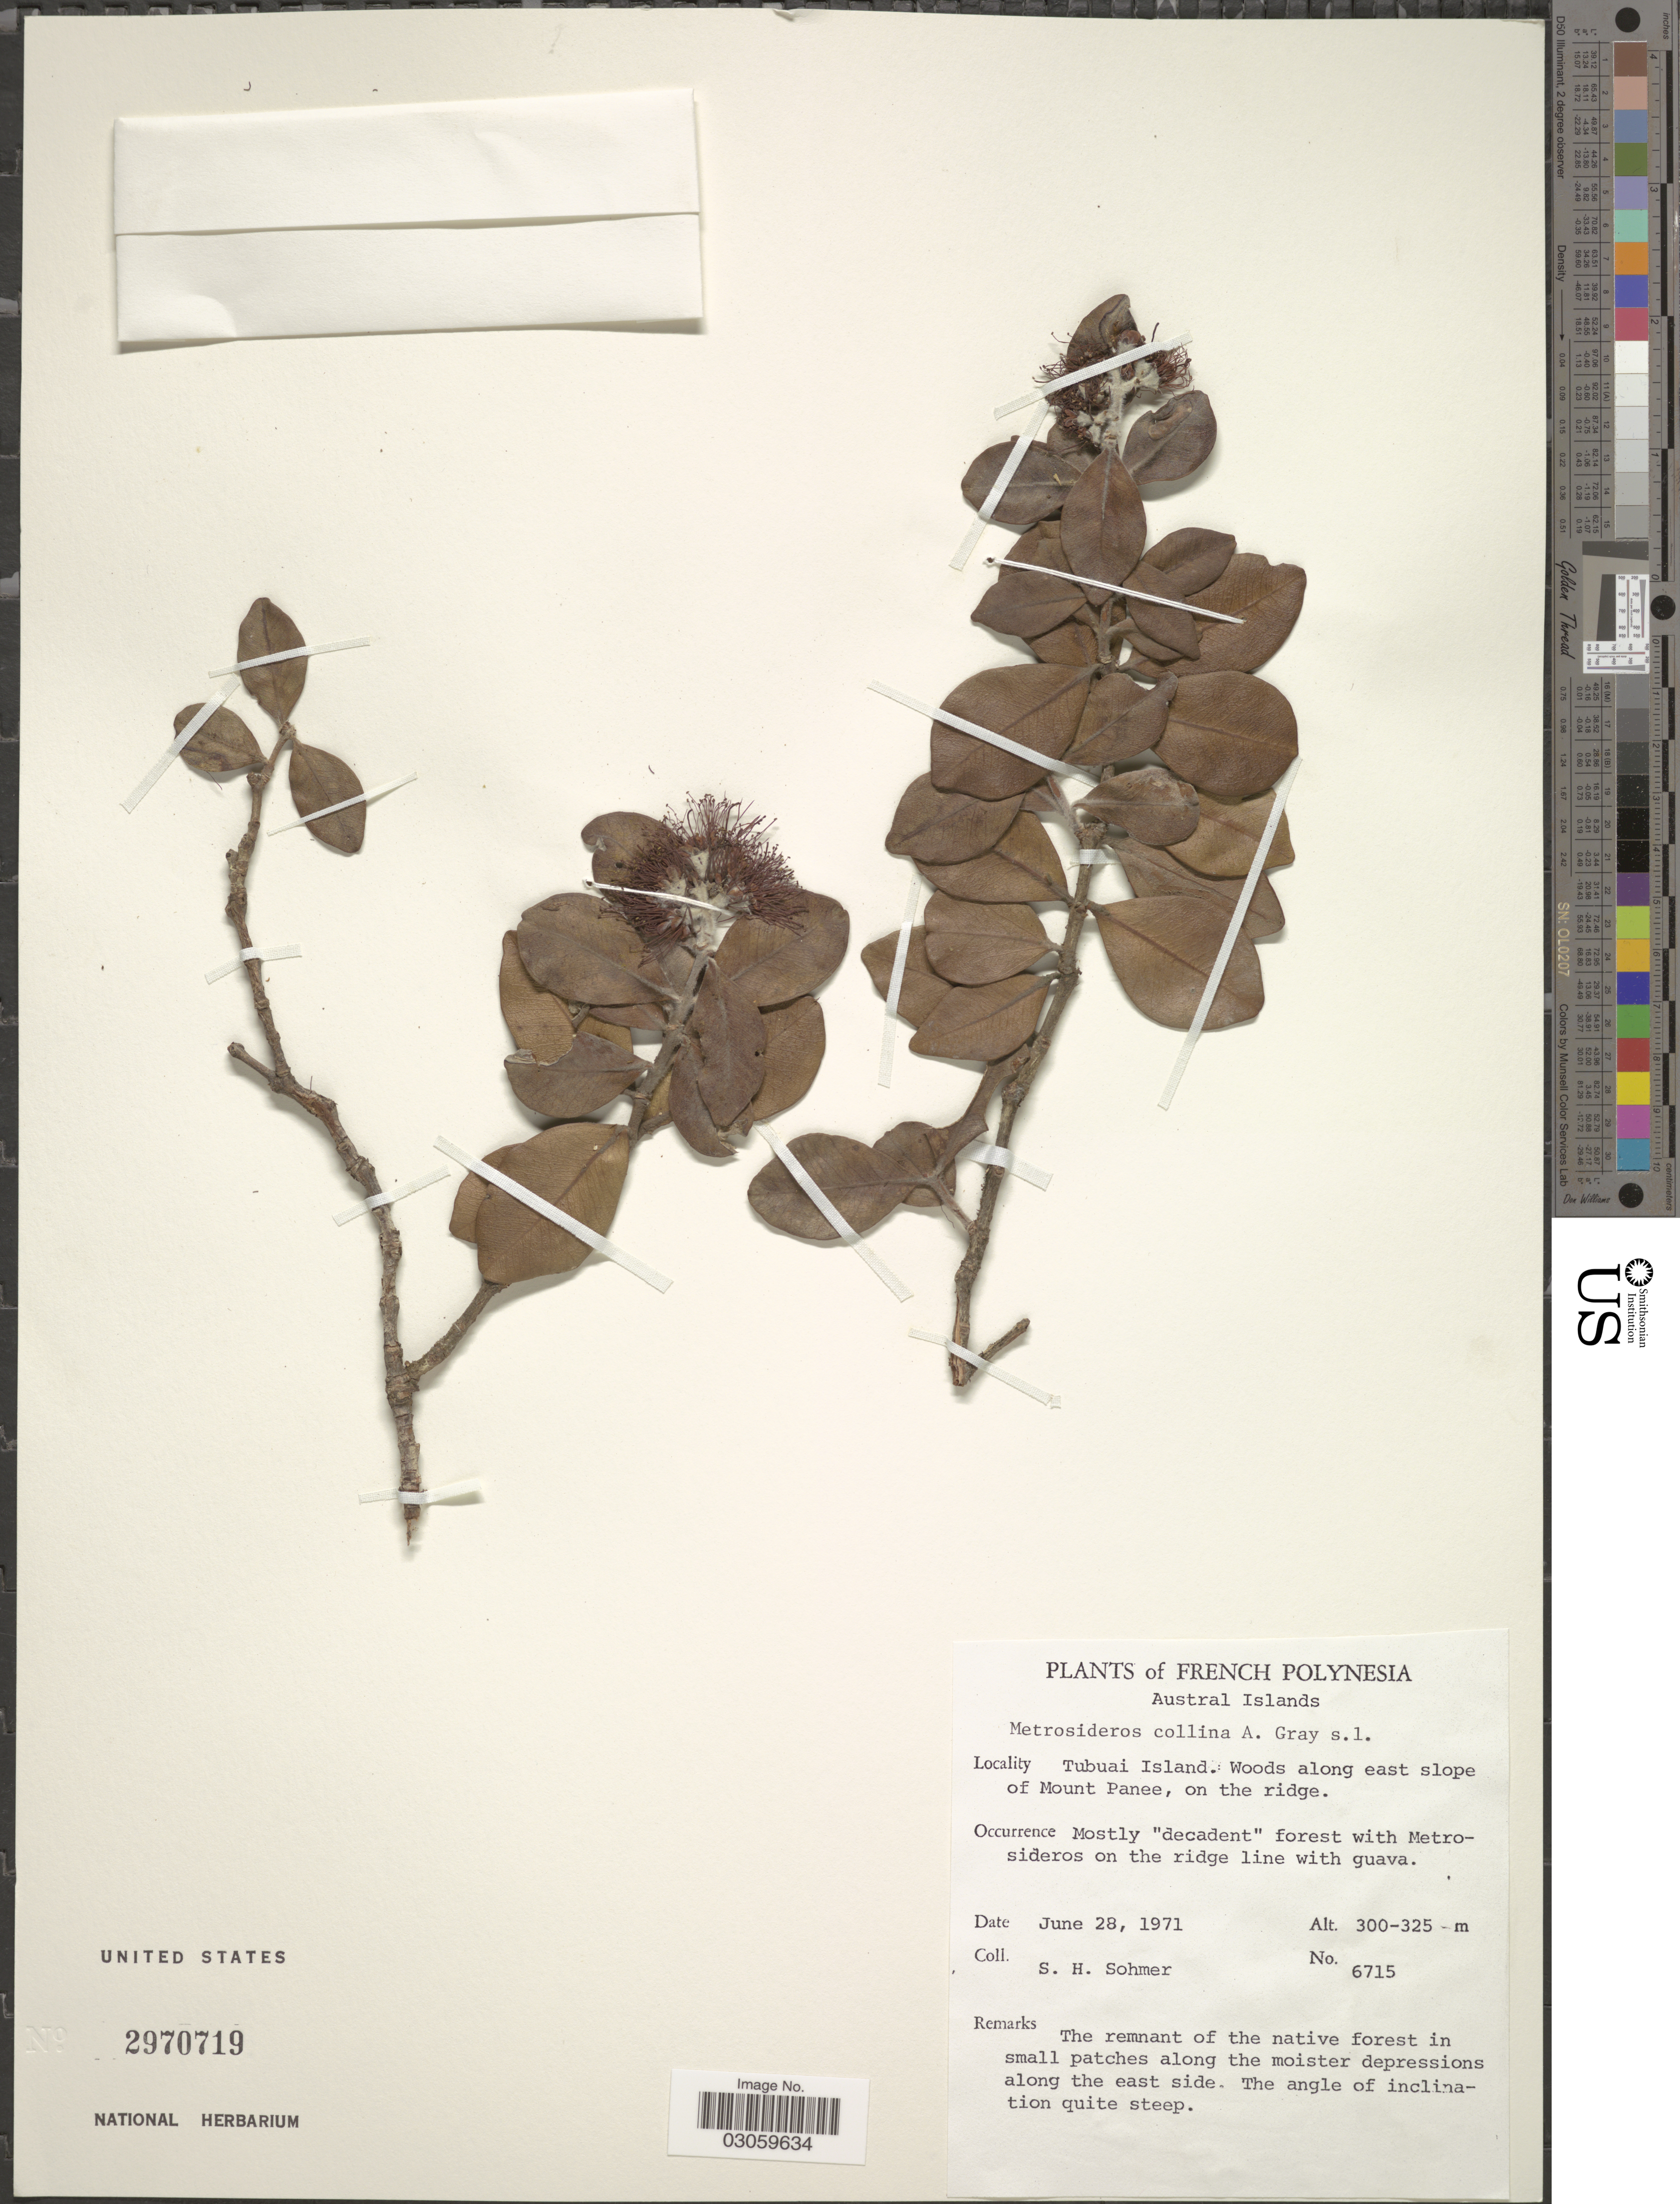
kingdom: Plantae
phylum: Tracheophyta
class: Magnoliopsida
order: Myrtales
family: Myrtaceae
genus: Metrosideros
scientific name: Metrosideros collina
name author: (J.R. Forst. & G. Forst.) A. Gray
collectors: S. H. Sohmer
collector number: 6715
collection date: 1971-06-28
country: French Polynesia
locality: Austral Islands. Tubuai Island. Woods along east slope of Mount Panee, on the ridge.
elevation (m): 300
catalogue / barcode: US 2970719